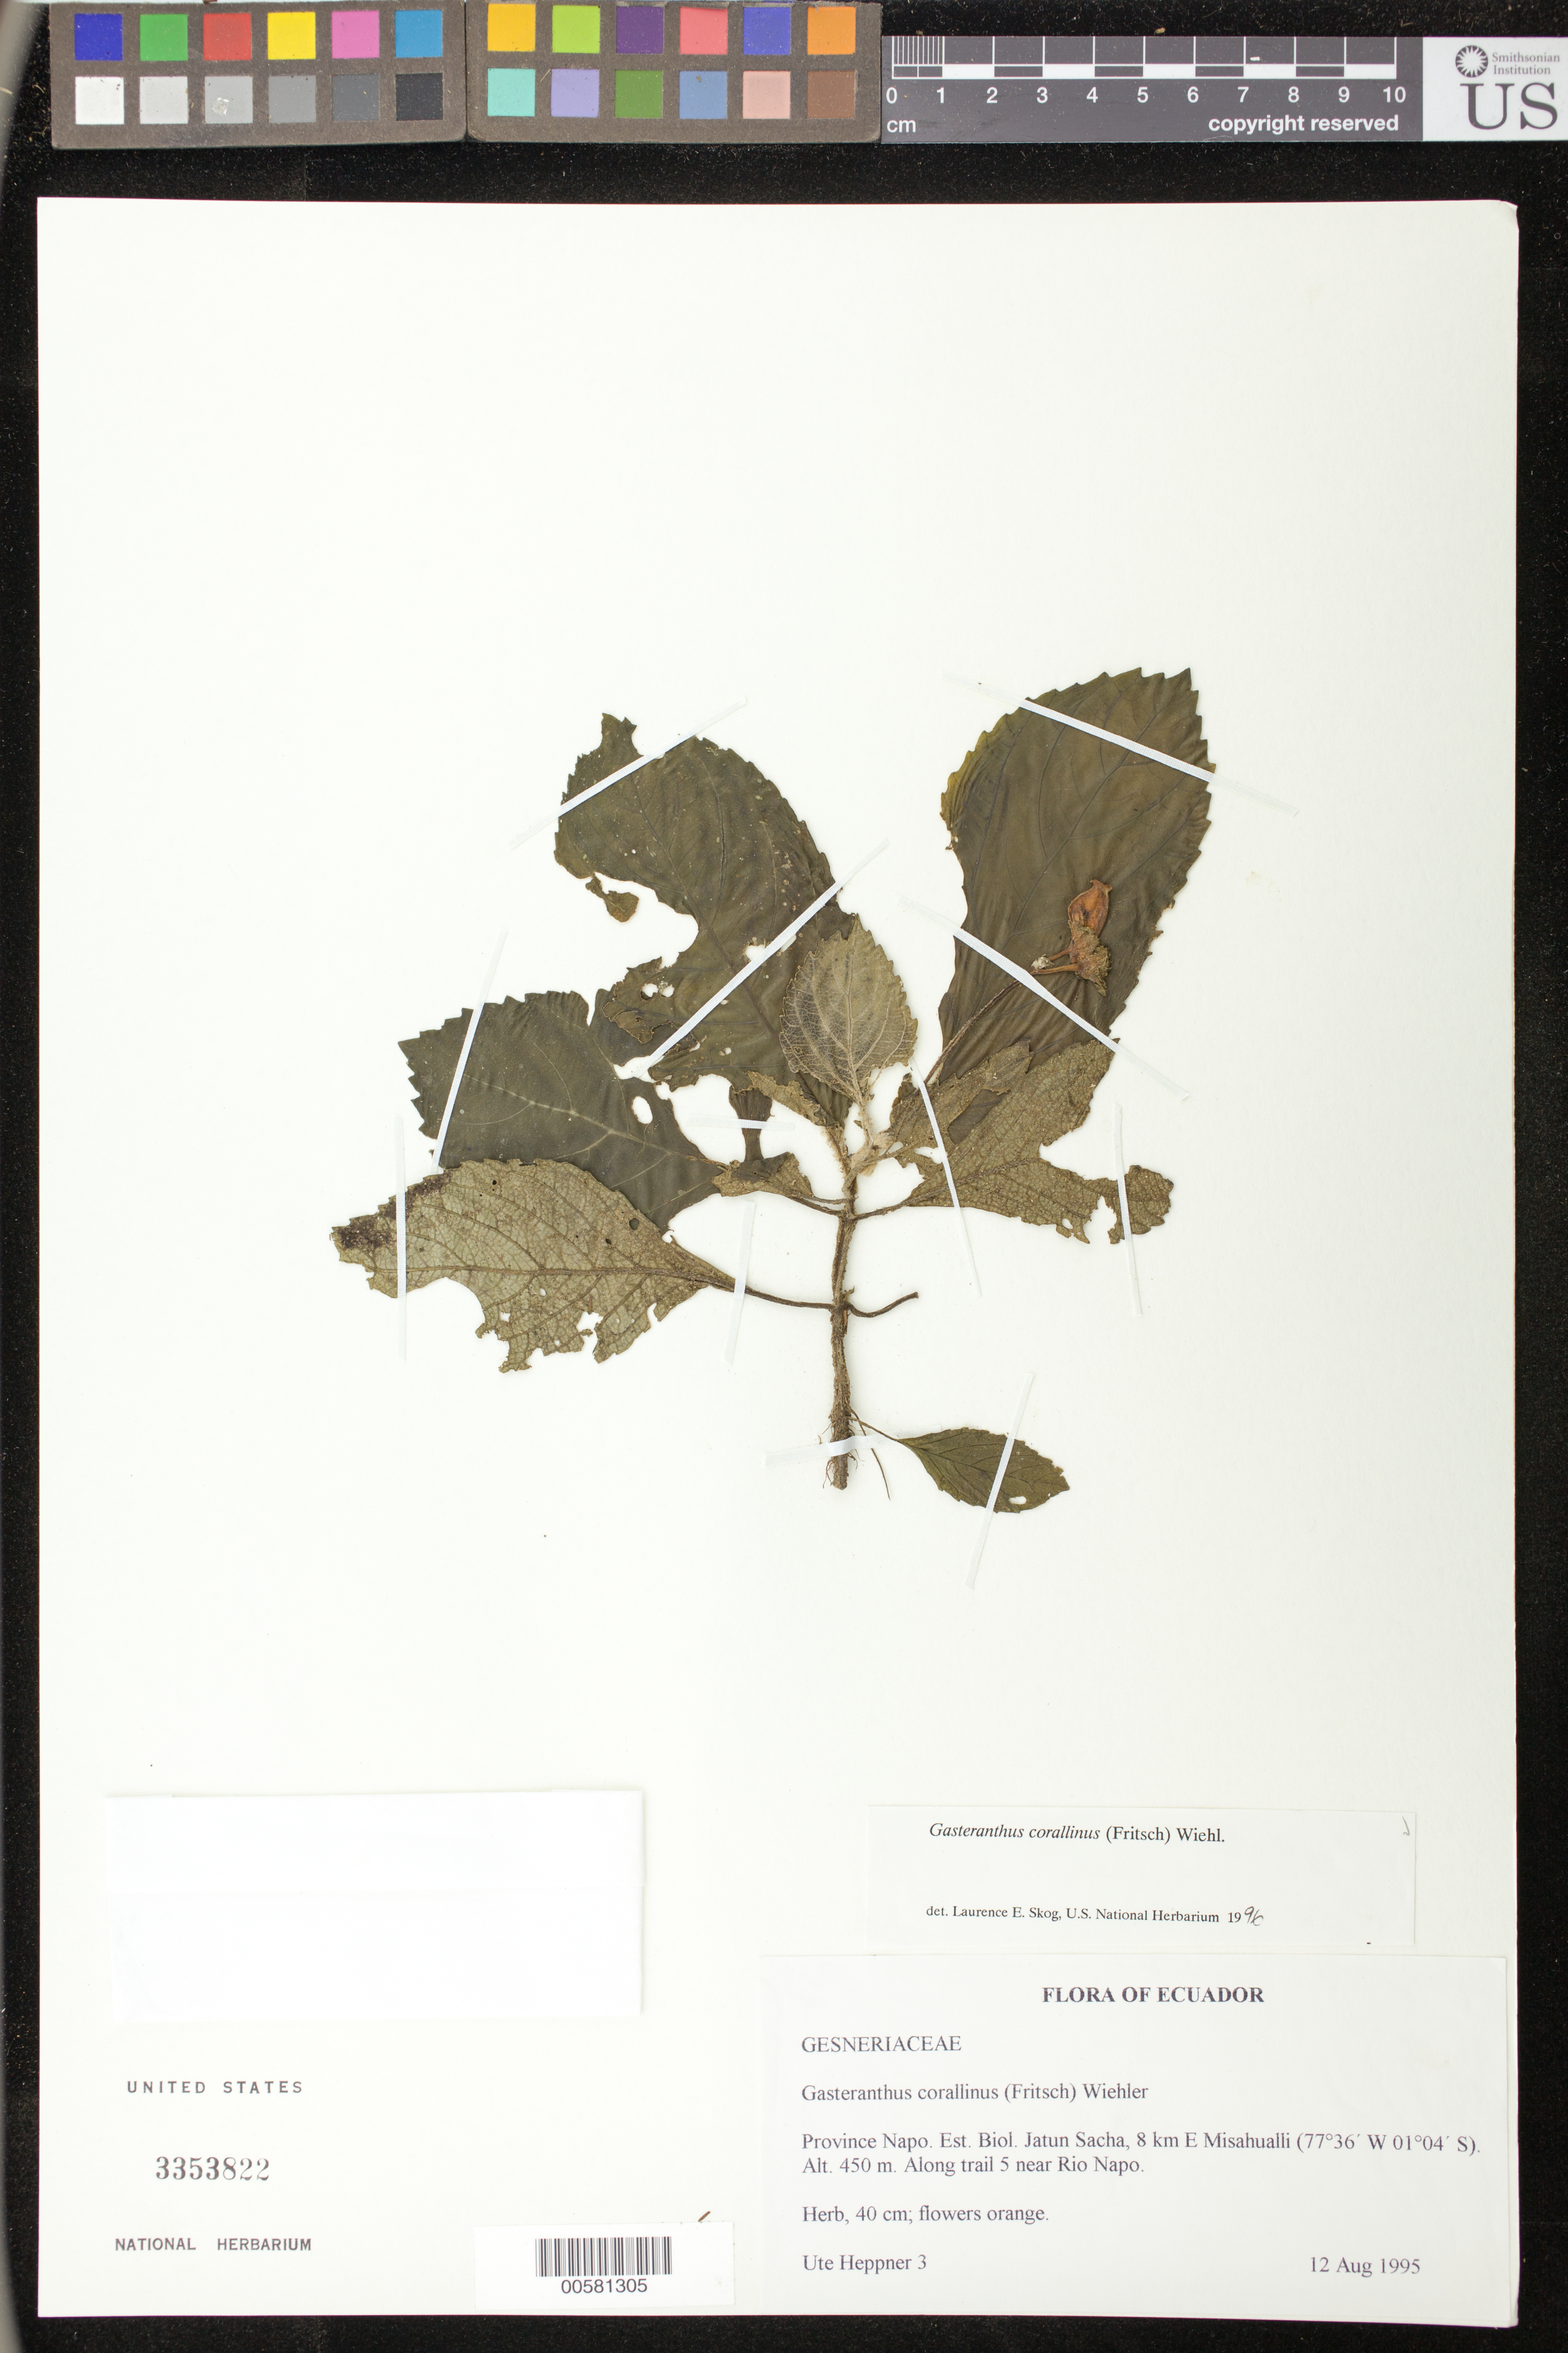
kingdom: Plantae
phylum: Tracheophyta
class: Magnoliopsida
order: Lamiales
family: Gesneriaceae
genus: Gasteranthus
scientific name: Gasteranthus corallinus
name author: (Fritsch) Wiehler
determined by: Skog, Laurence E.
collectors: U. Heppner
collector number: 3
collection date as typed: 12 Aug 1995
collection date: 1995-08-12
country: Ecuador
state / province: Napo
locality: Est. Biol. Jatun Sacha, 8 km E Misahualli; along trail 5 near Rio Napo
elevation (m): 450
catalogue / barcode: US 3353822